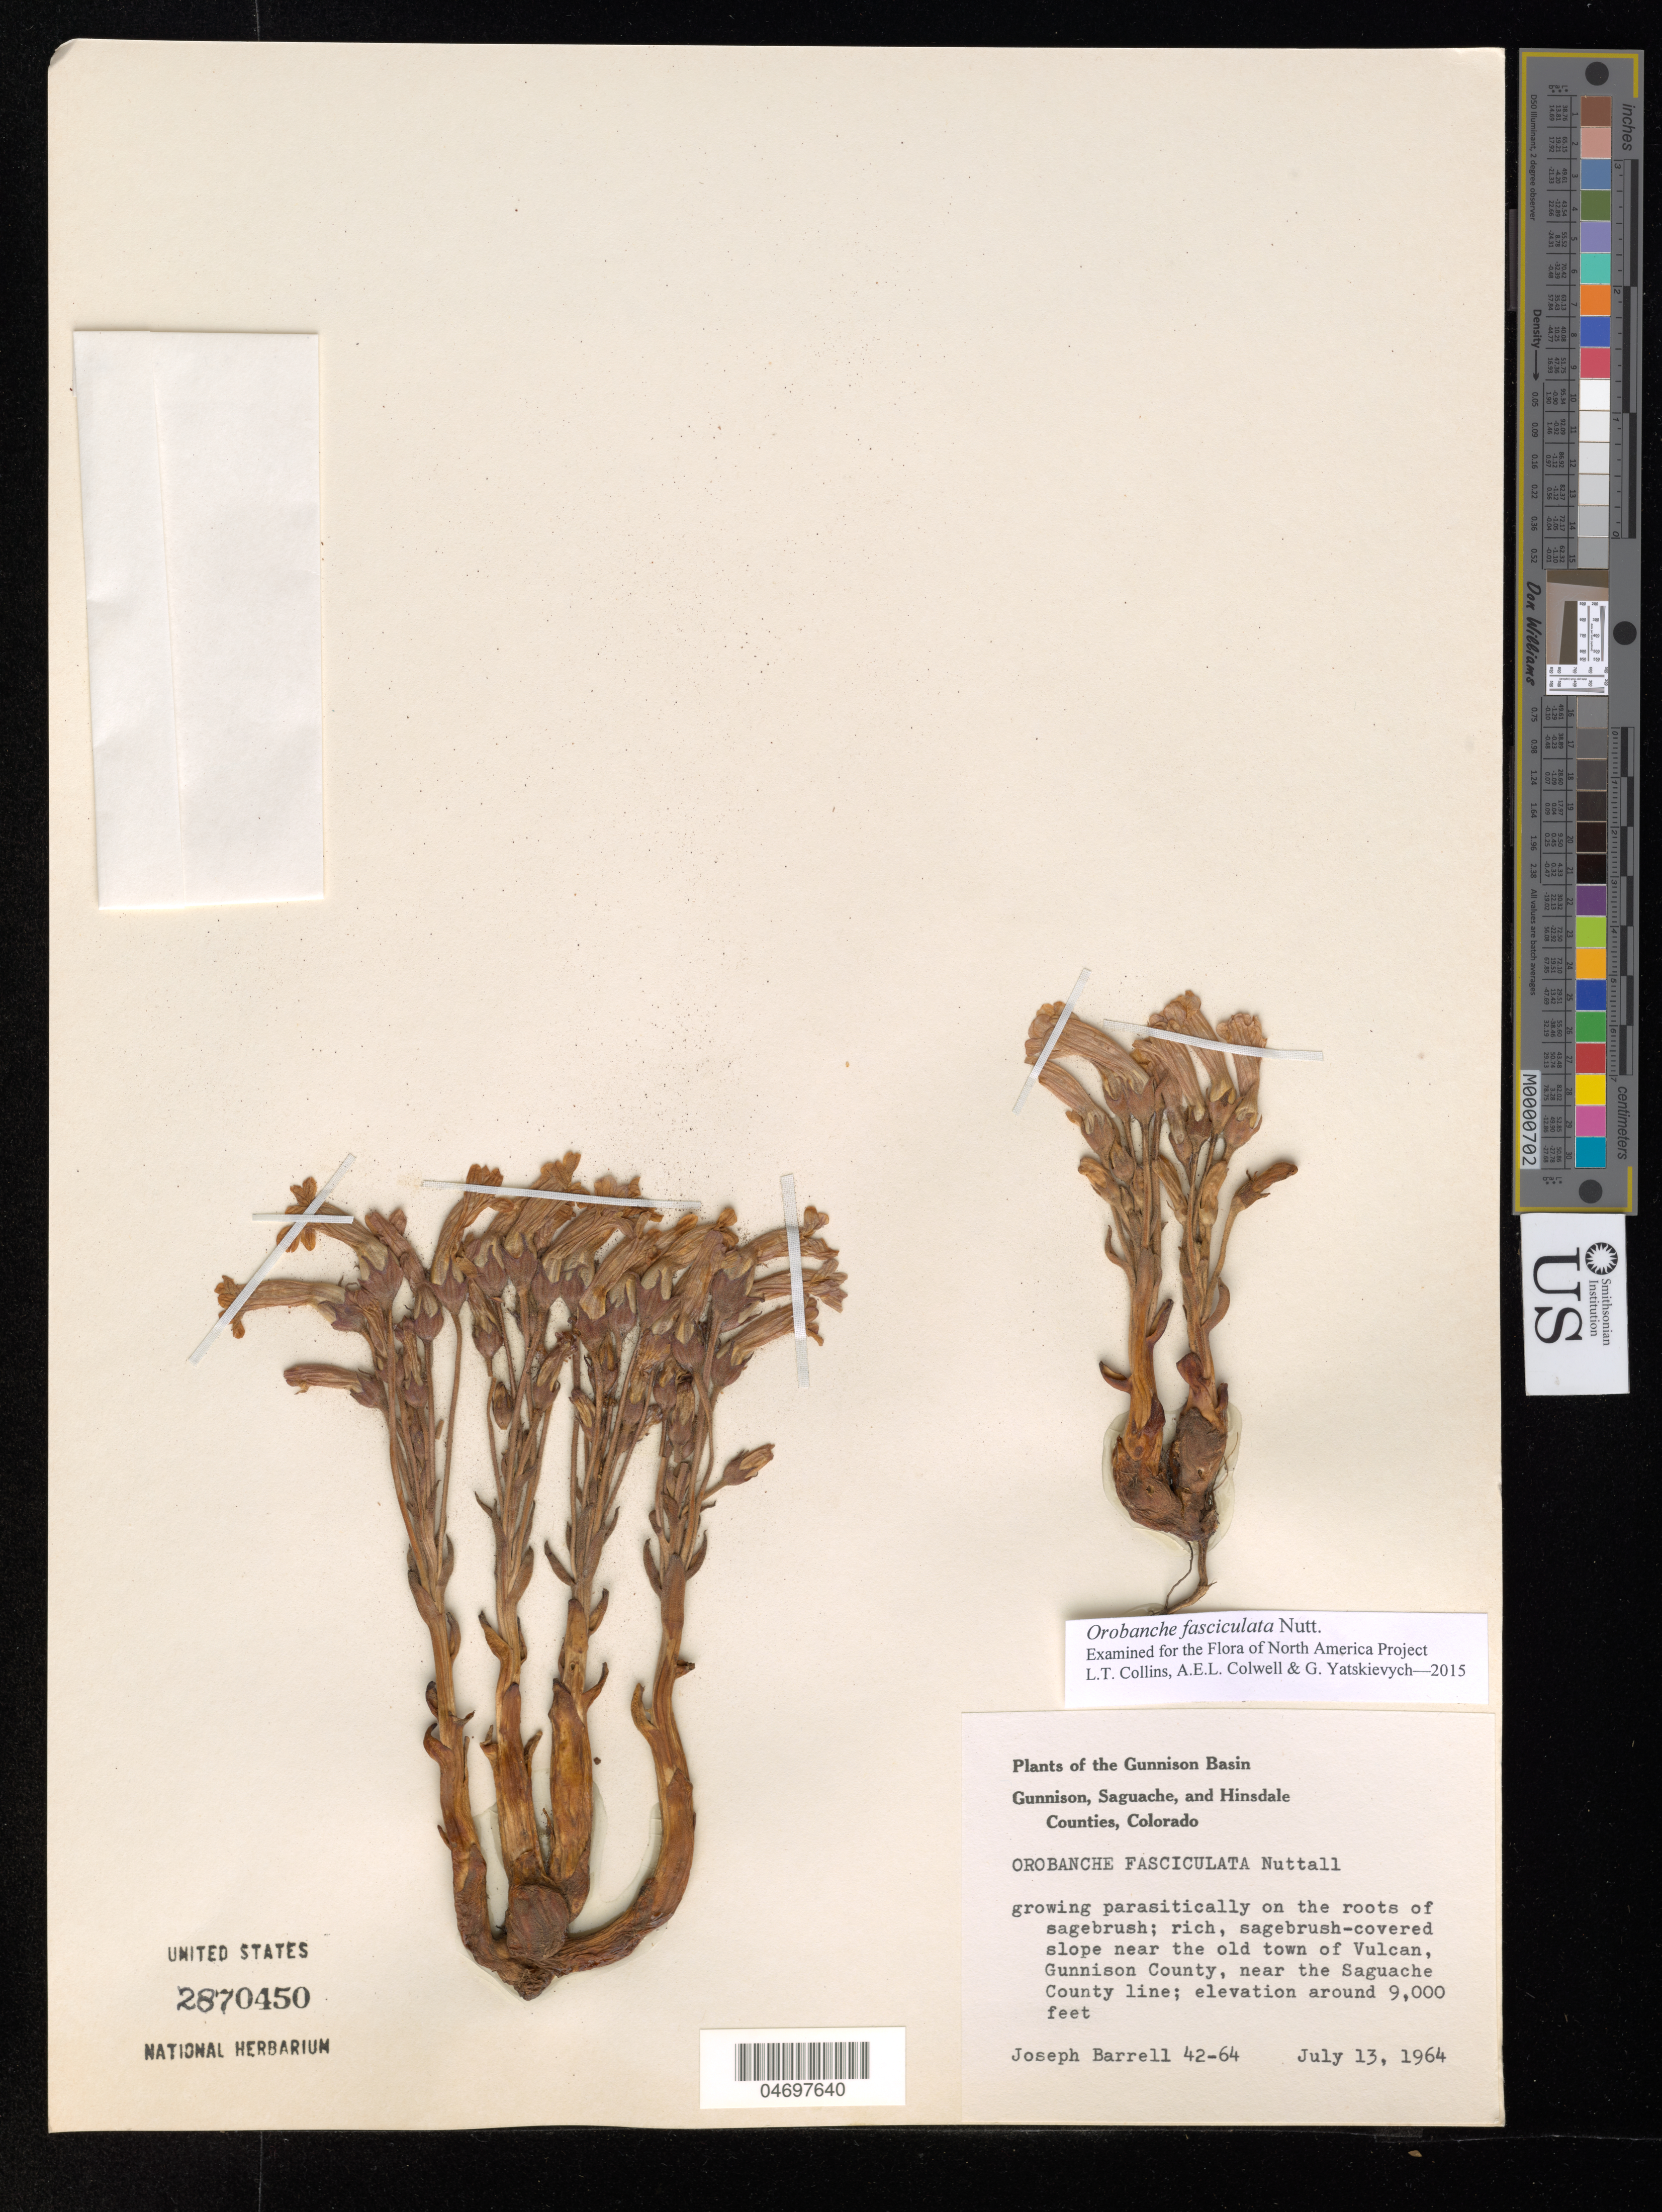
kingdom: Plantae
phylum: Tracheophyta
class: Magnoliopsida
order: Lamiales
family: Orobanchaceae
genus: Orobanche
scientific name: Orobanche fasciculata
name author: Nutt.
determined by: Collins, L. T.; Colwell, A. E.; Yatskievych, G. A.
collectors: J. Barrell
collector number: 42-64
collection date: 1964-07-13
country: United States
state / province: Colorado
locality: Gunnison Basin. Gunnison, Saguache, and Hinsdale Counties. growing in the partial shade of a copses of aspens, abouth halfway between Vulcan and Mergelman Cow Camp, Saguache County.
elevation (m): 2835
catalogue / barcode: US 2870450